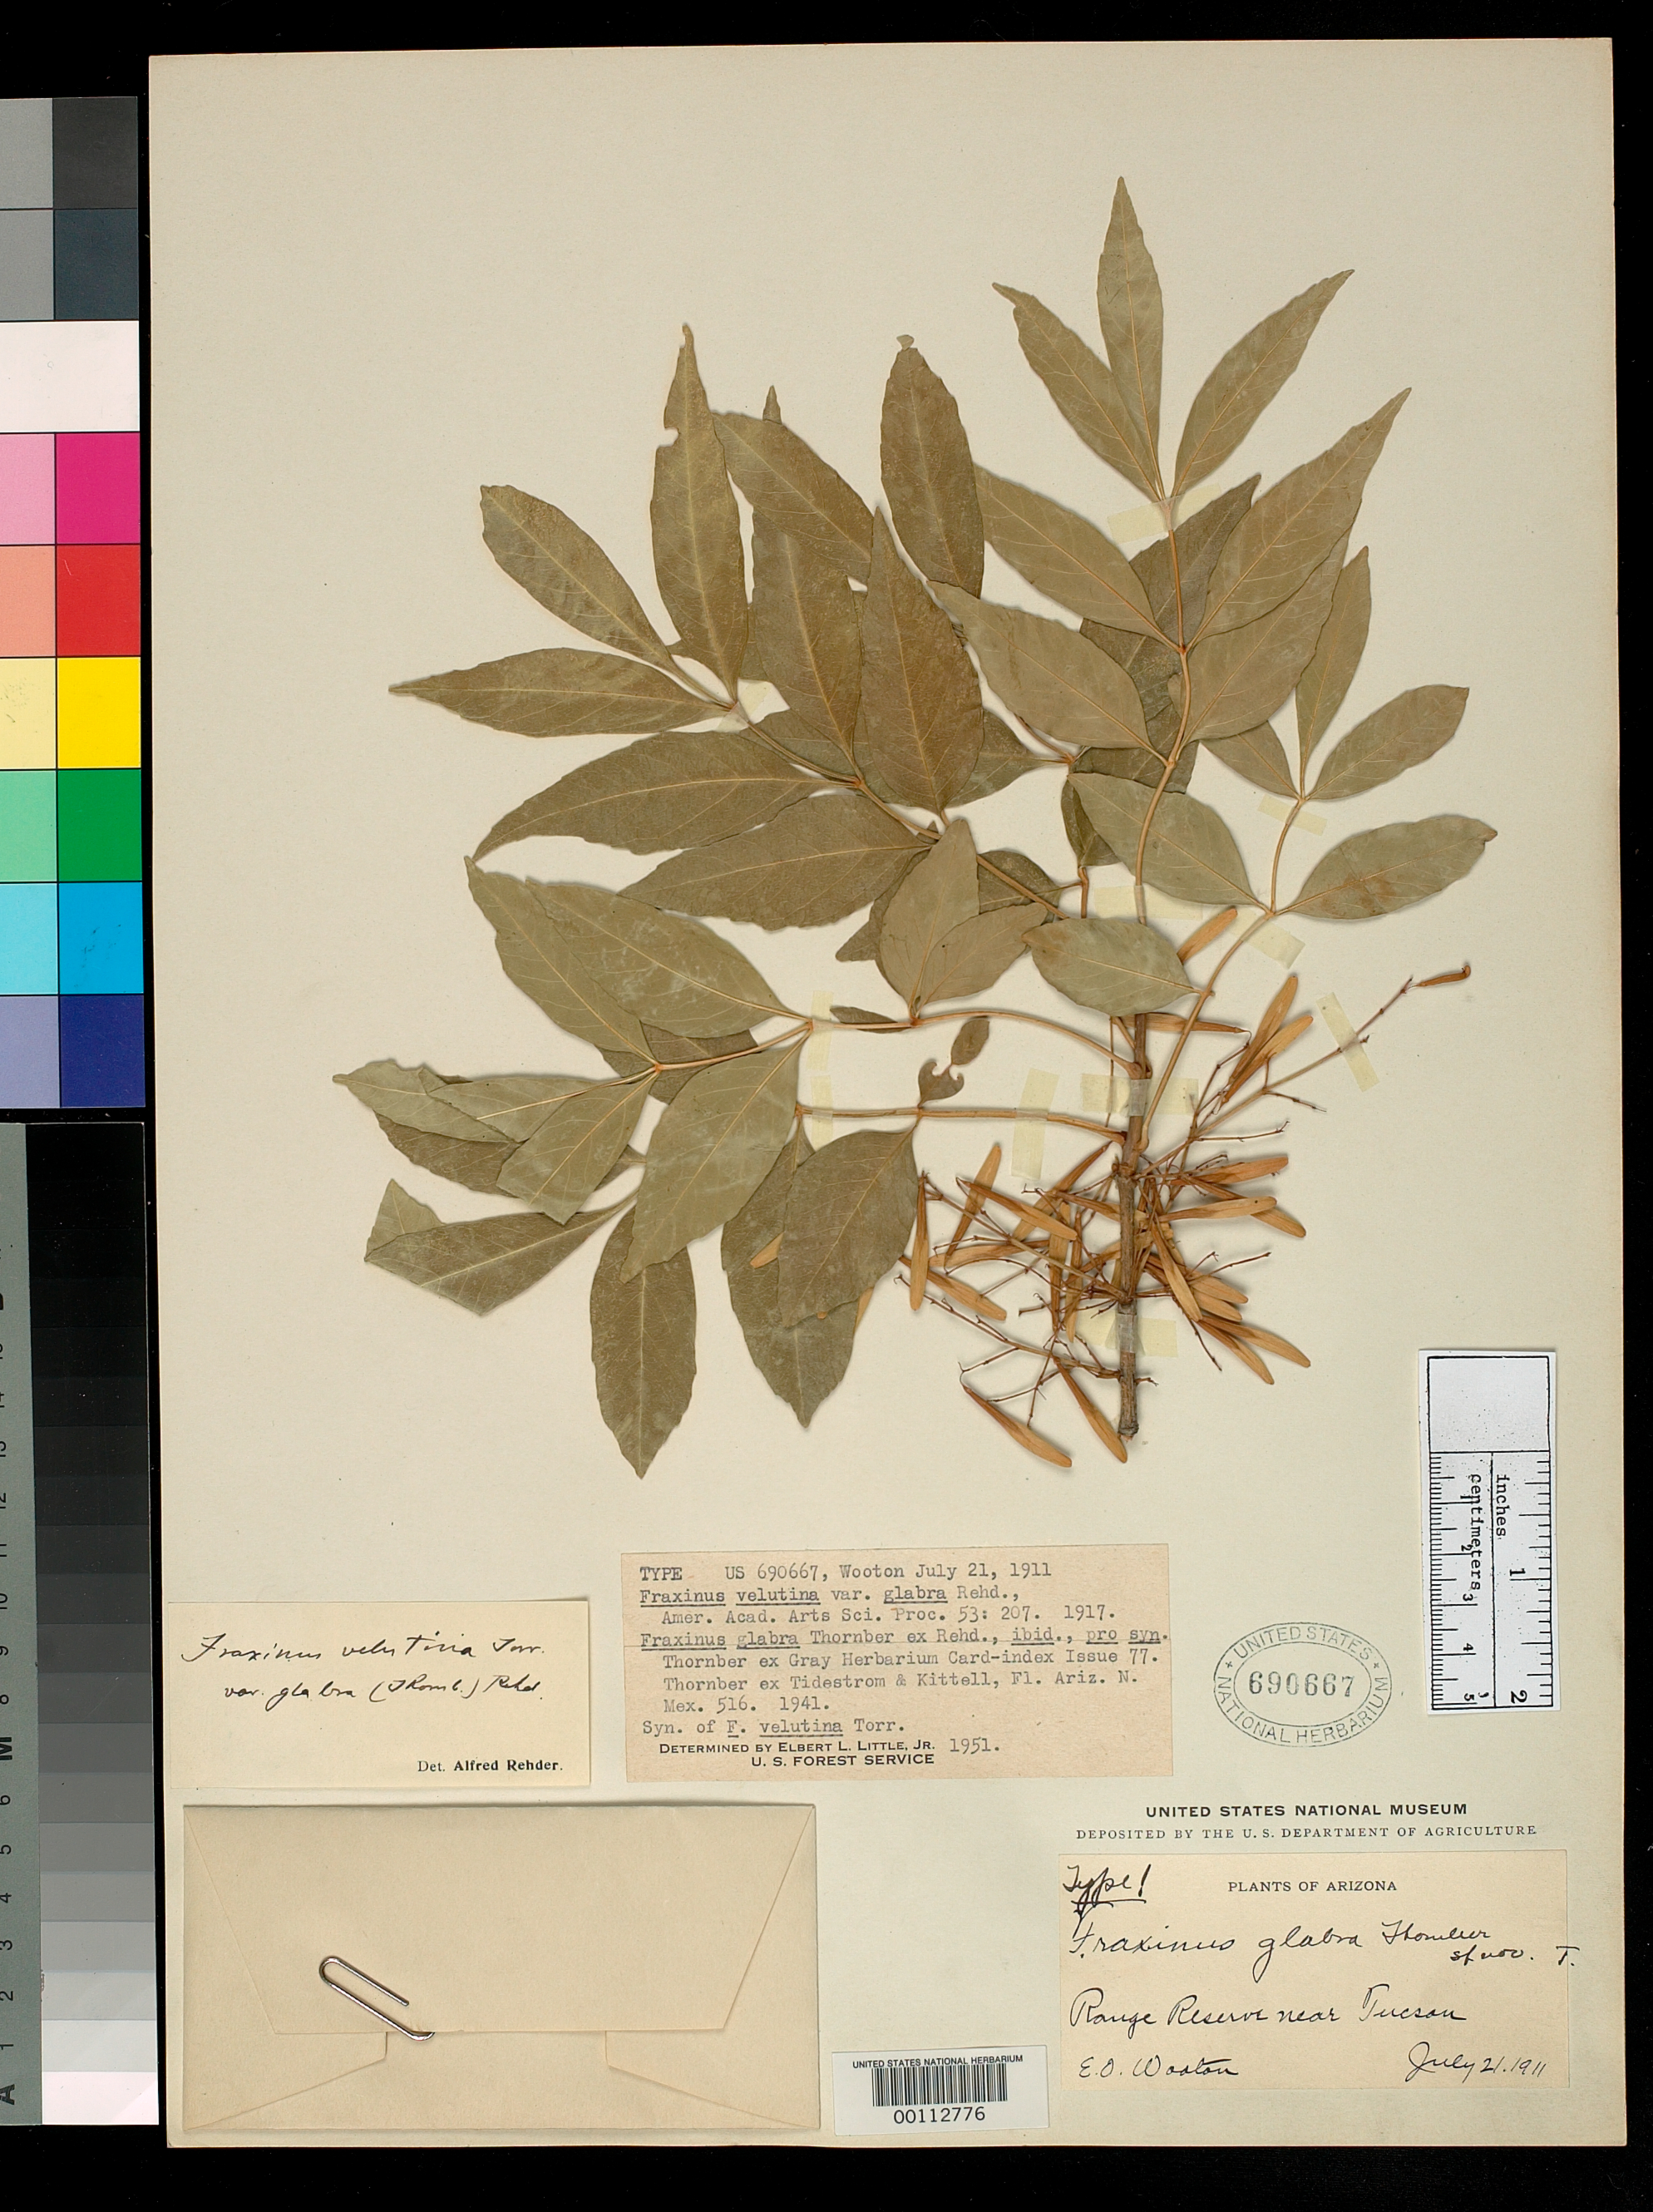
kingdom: Plantae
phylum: Tracheophyta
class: Magnoliopsida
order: Lamiales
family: Oleaceae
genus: Fraxinus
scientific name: Fraxinus velutina var. glabra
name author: Rehder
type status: Holotype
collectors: E. O. Wooton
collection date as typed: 21 Jul 1911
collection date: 1911-07-21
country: United States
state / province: Arizona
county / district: Pima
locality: Range Reserve.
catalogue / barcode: US 690667